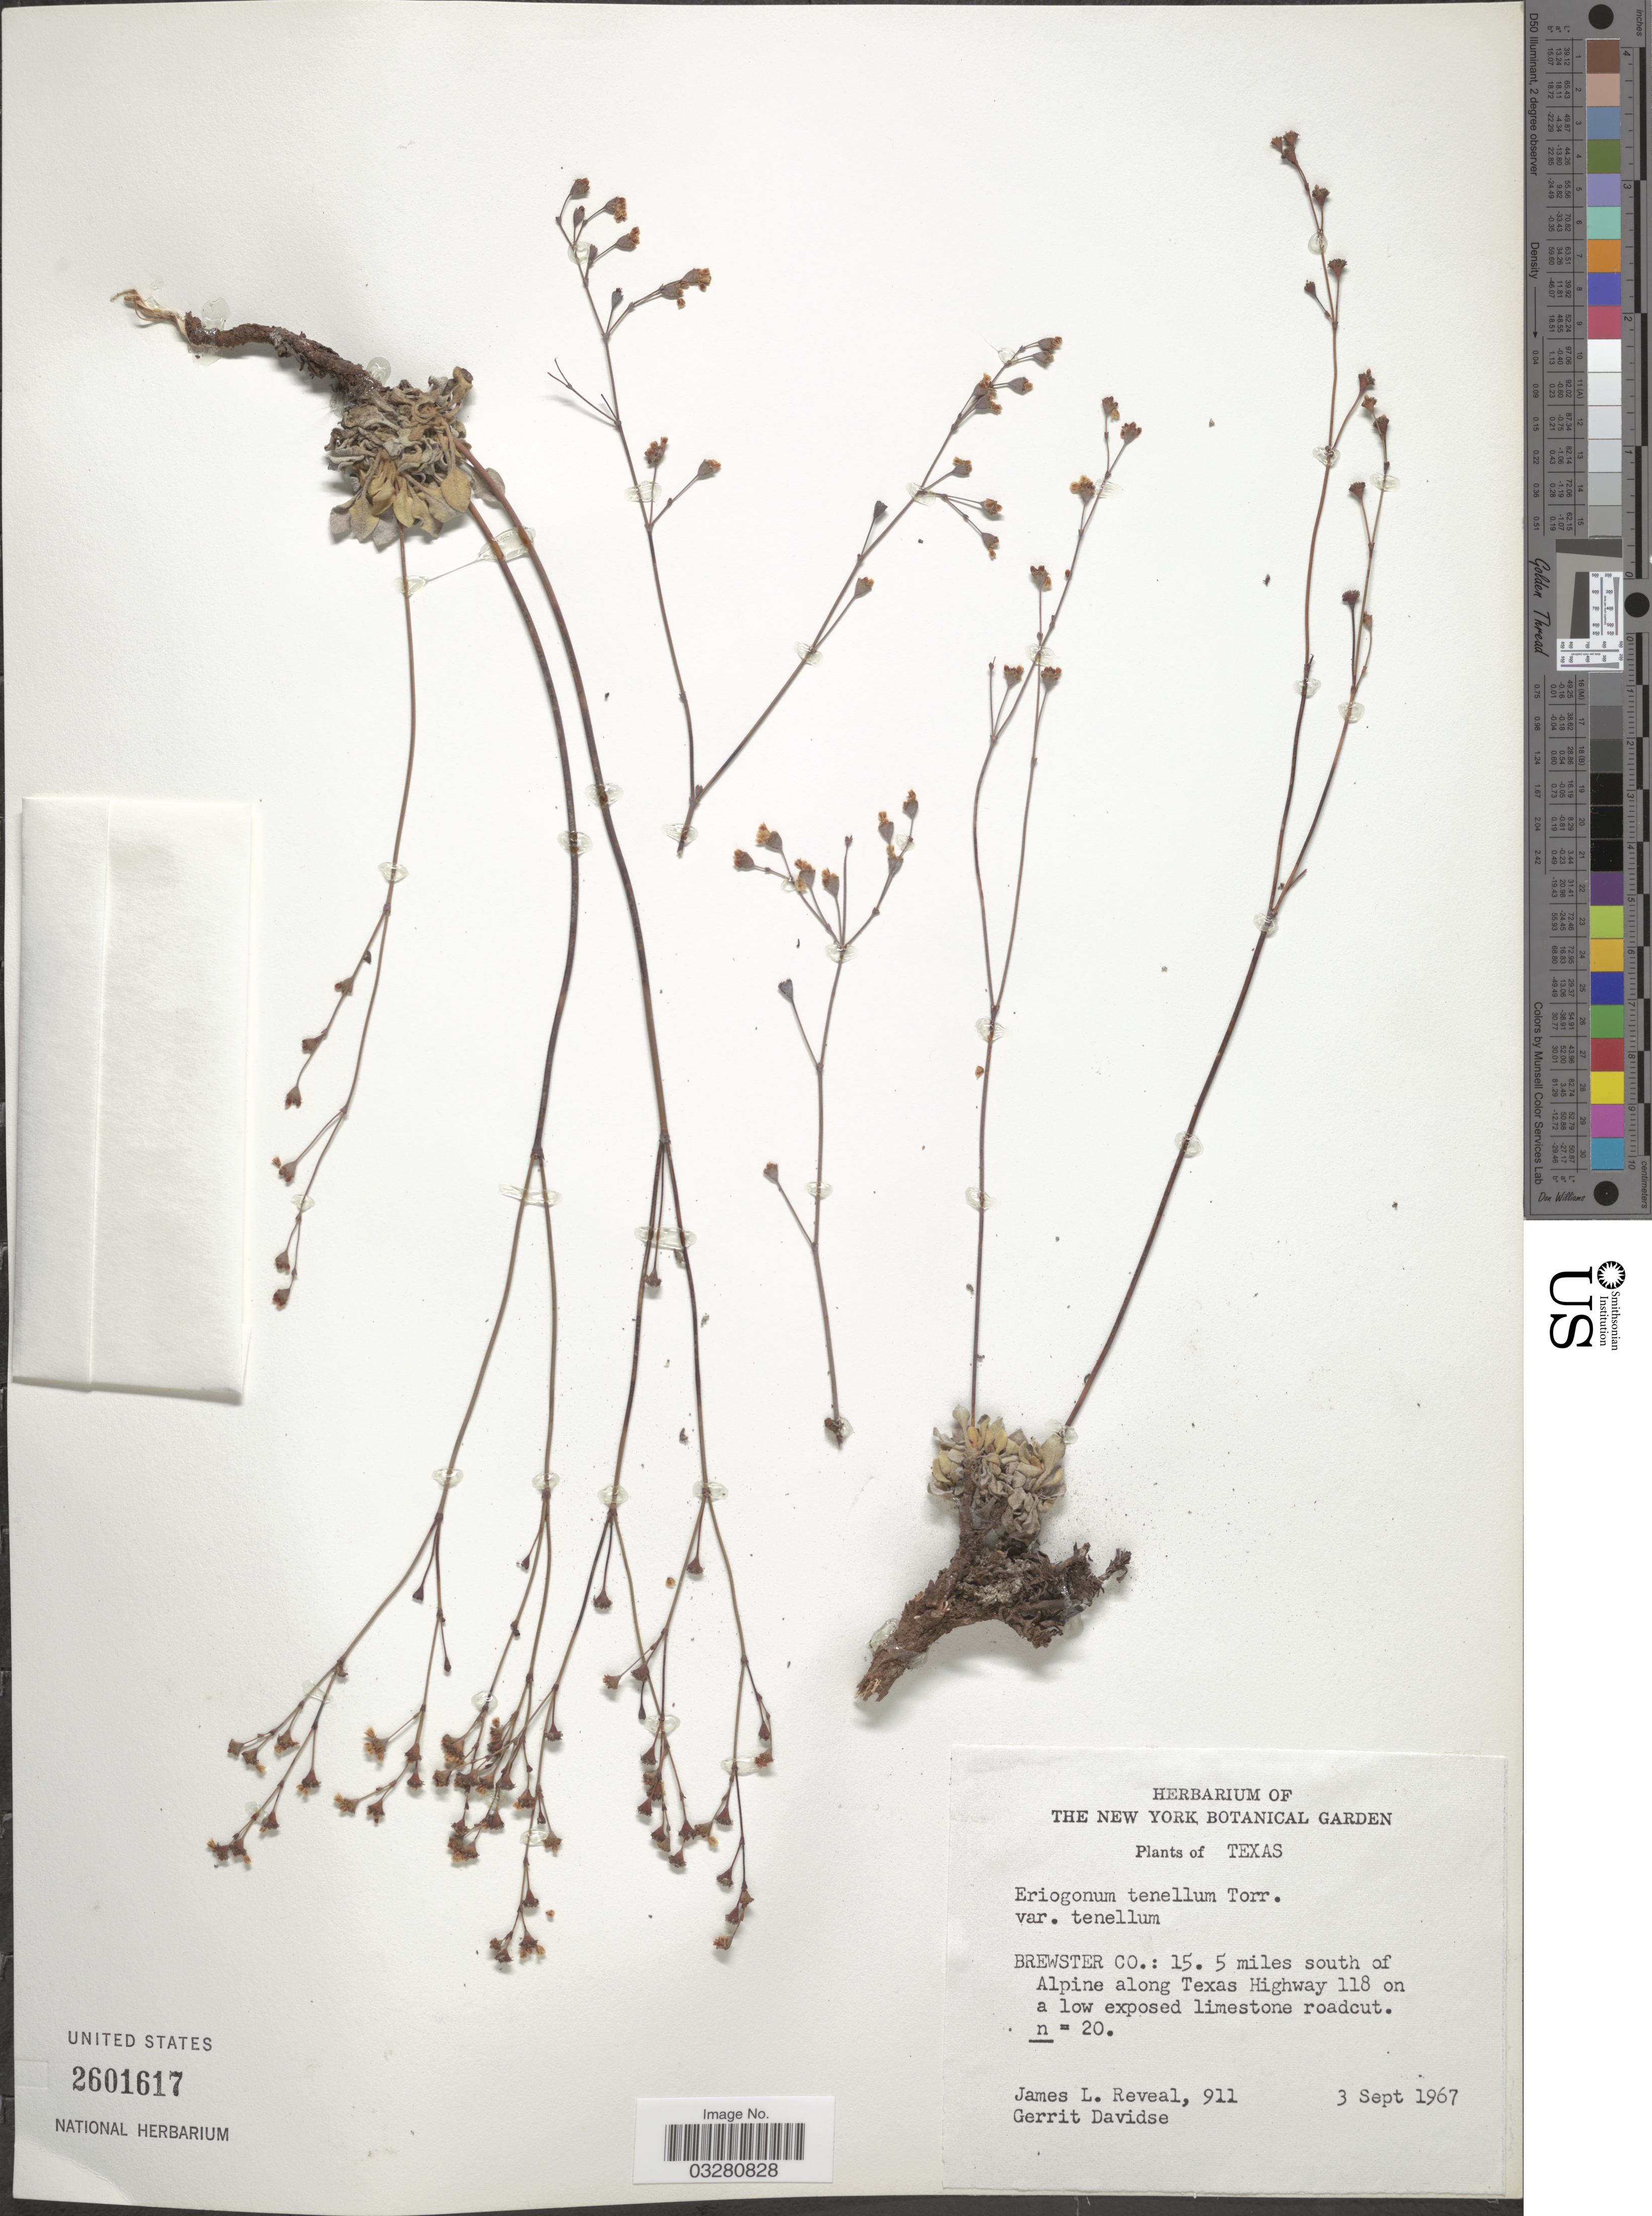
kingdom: Plantae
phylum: Tracheophyta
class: Magnoliopsida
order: Caryophyllales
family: Polygonaceae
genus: Eriogonum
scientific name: Eriogonum tenellum var. tenellum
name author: Torr.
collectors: J. L. Reveal & G. Davidse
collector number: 911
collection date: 1967-09-03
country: United States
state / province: Texas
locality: Brewster Co.: 15. 5 miles south of Alpine along Texas Highway 118 on a low exposed limestone roadcut.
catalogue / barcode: US 2601617